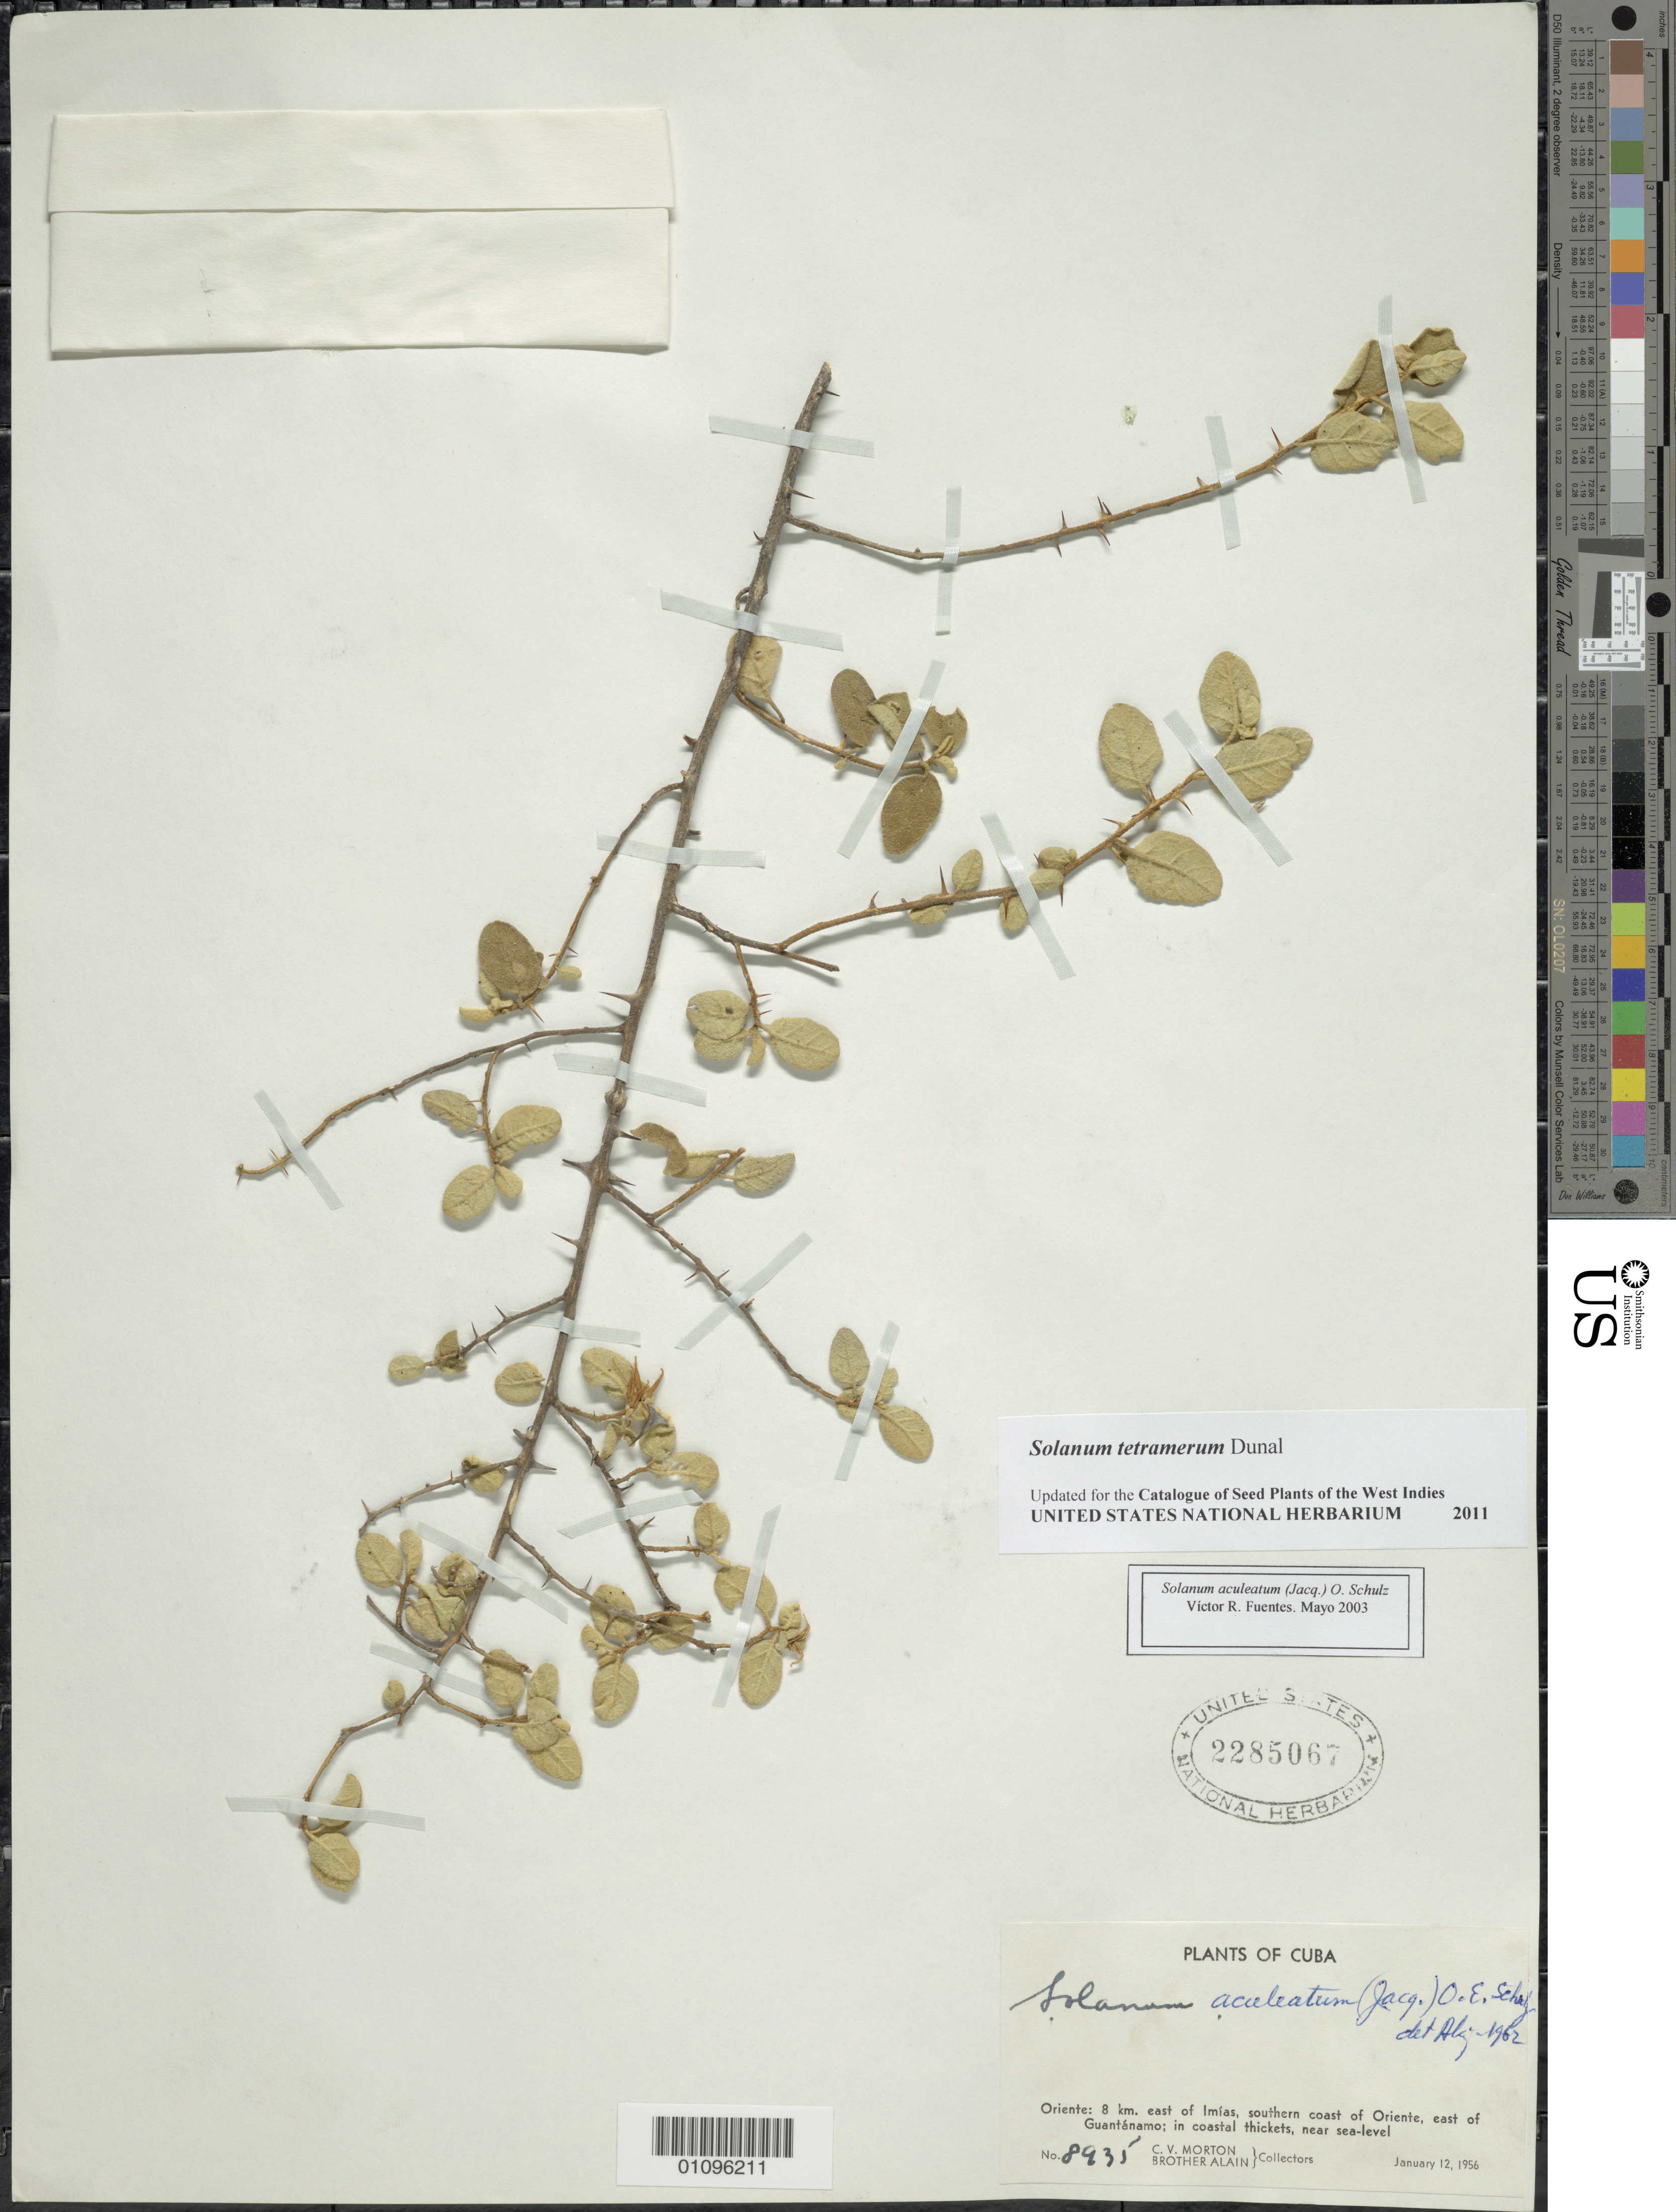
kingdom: Plantae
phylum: Tracheophyta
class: Magnoliopsida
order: Solanales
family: Solanaceae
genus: Solanum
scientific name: Solanum tetramerum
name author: Dunal & A. DC.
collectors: C. V. Morton & A. H. Liogier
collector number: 8935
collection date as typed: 12 Jan 1956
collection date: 1956-01-12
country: Cuba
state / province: Guantanamo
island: Cuba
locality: Oriente, S coast; E of Guantánamo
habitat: Coastal thickets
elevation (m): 0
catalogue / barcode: US 2285067